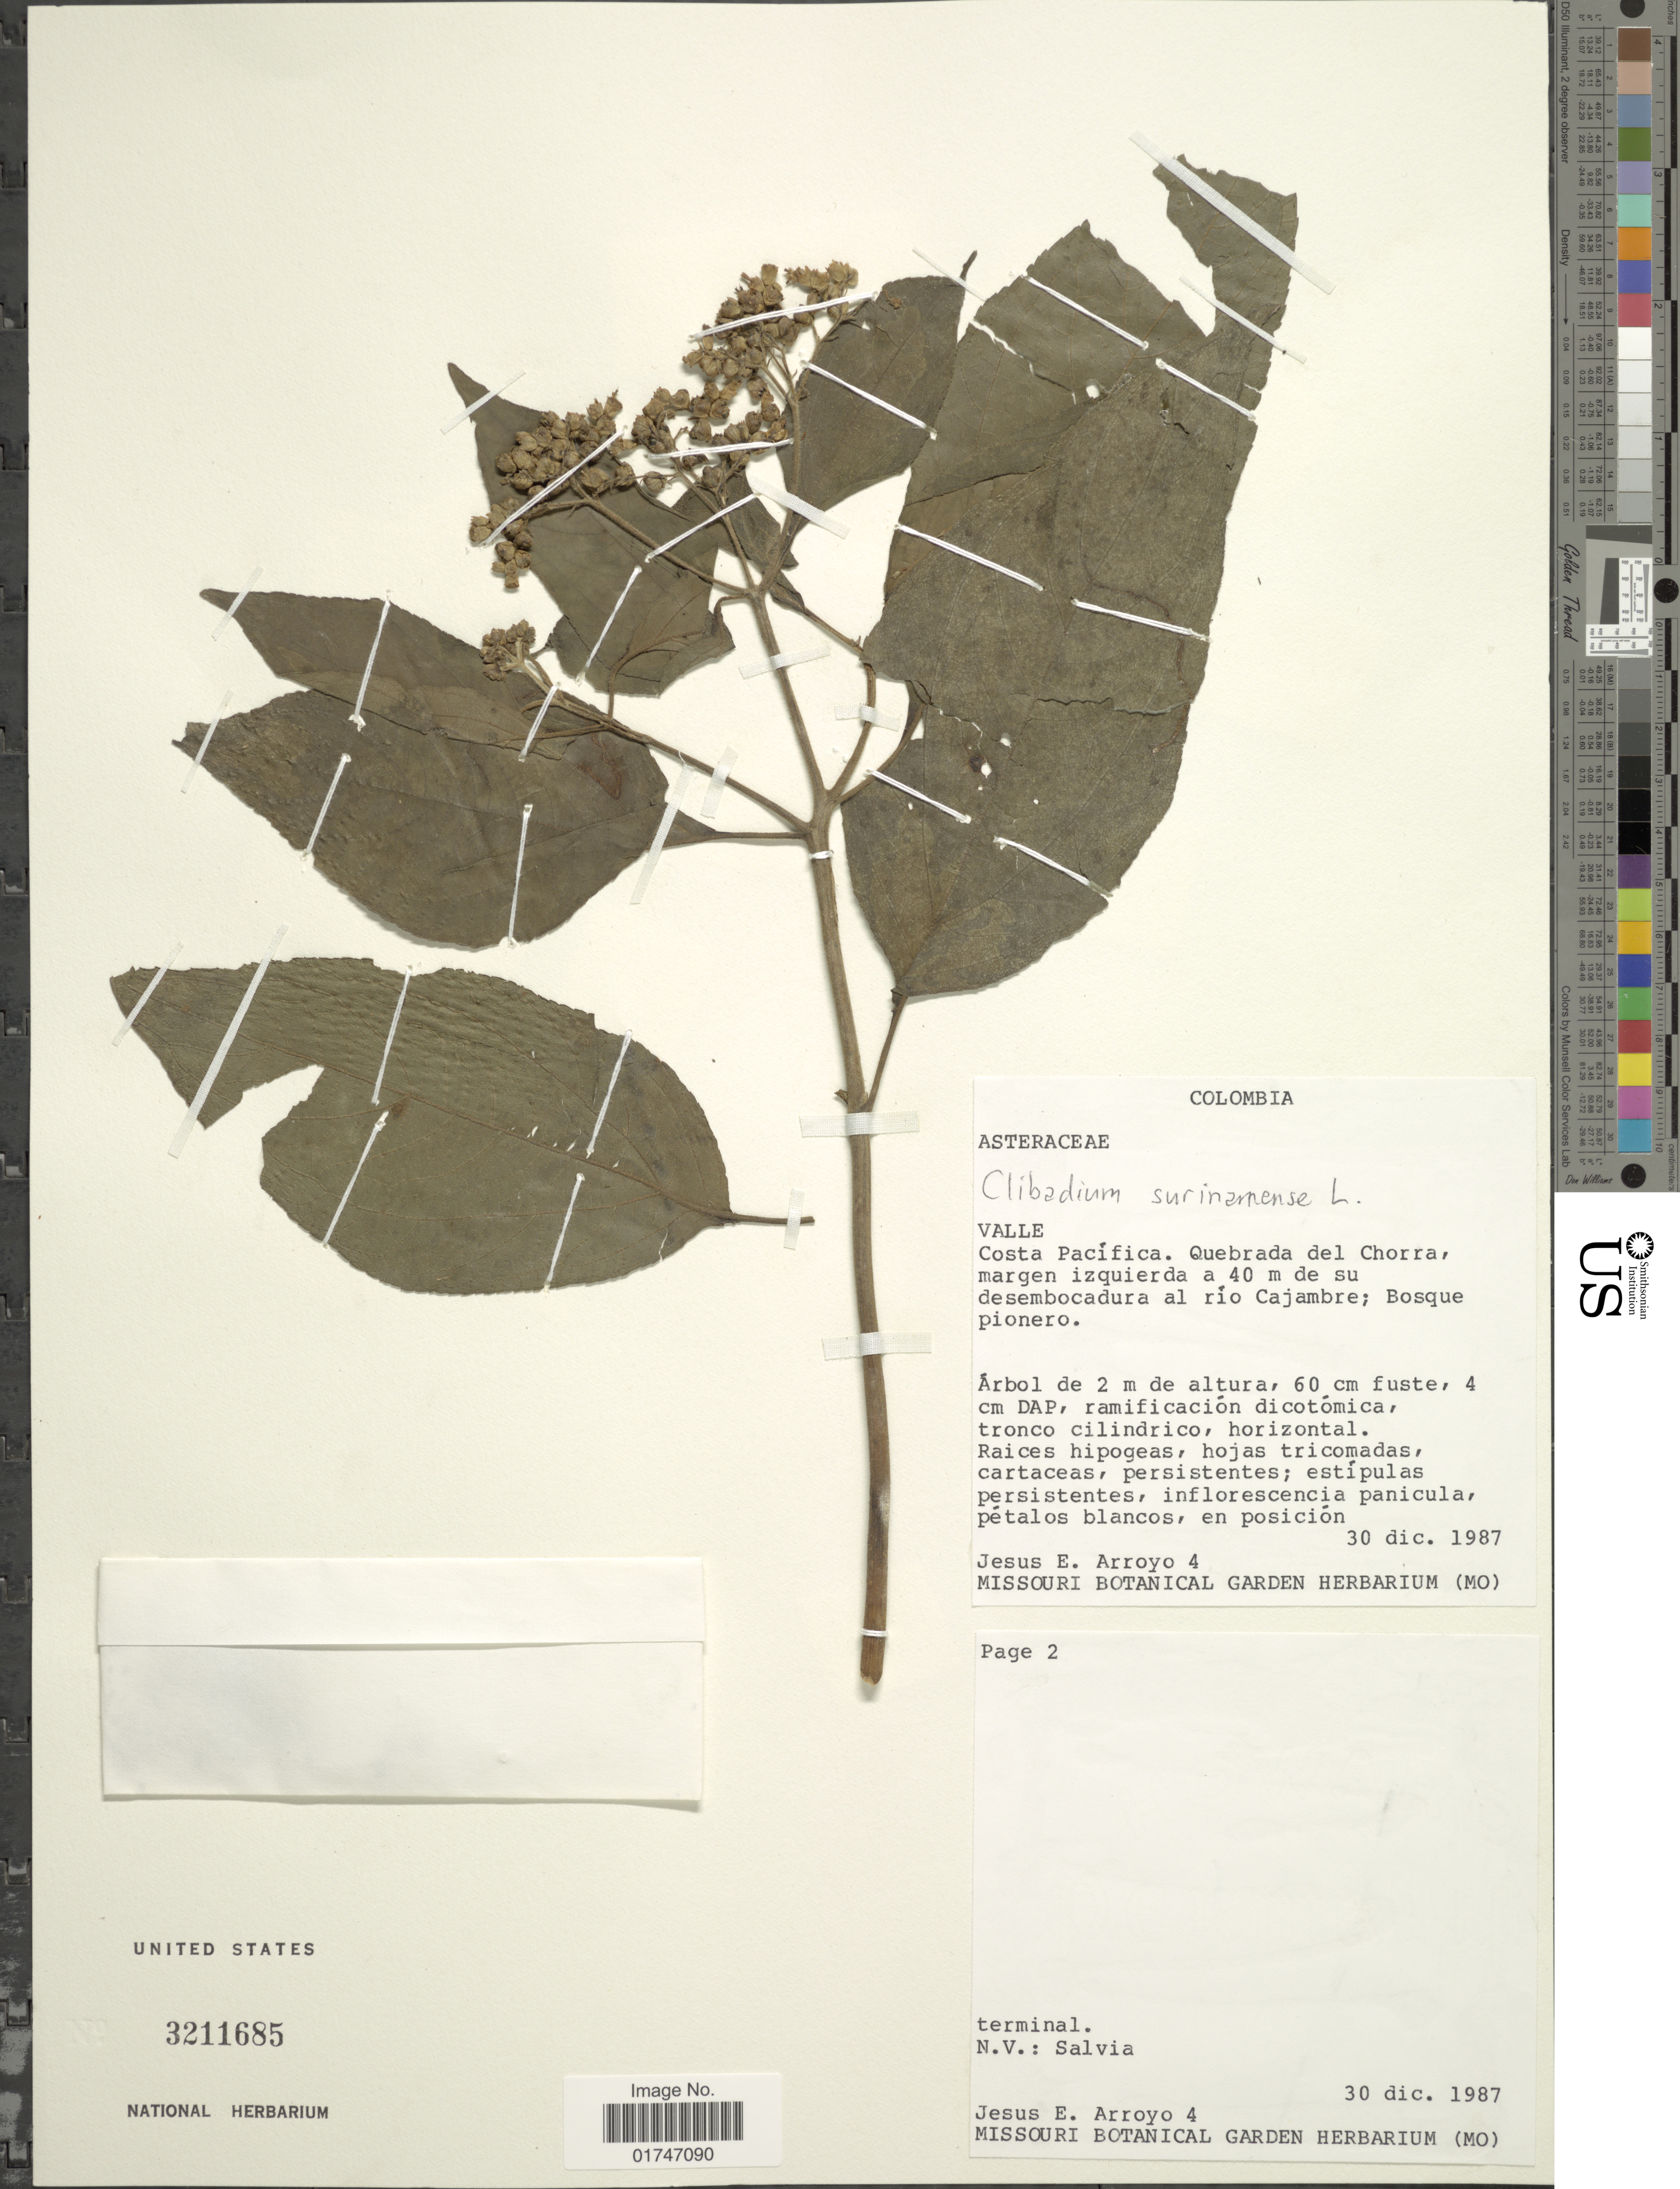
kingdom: Plantae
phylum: Tracheophyta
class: Magnoliopsida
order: Asterales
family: Asteraceae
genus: Clibadium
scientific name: Clibadium surinamense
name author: L.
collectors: J. Arroyo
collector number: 4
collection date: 1987-12-30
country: Colombia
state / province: Valle del Cauca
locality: Valle. Costa Pacífica. Quebrada del Chorra, margen izquierda a 40 m de su desembocadura al río Cajambre; Bosque pionero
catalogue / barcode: US 3211685